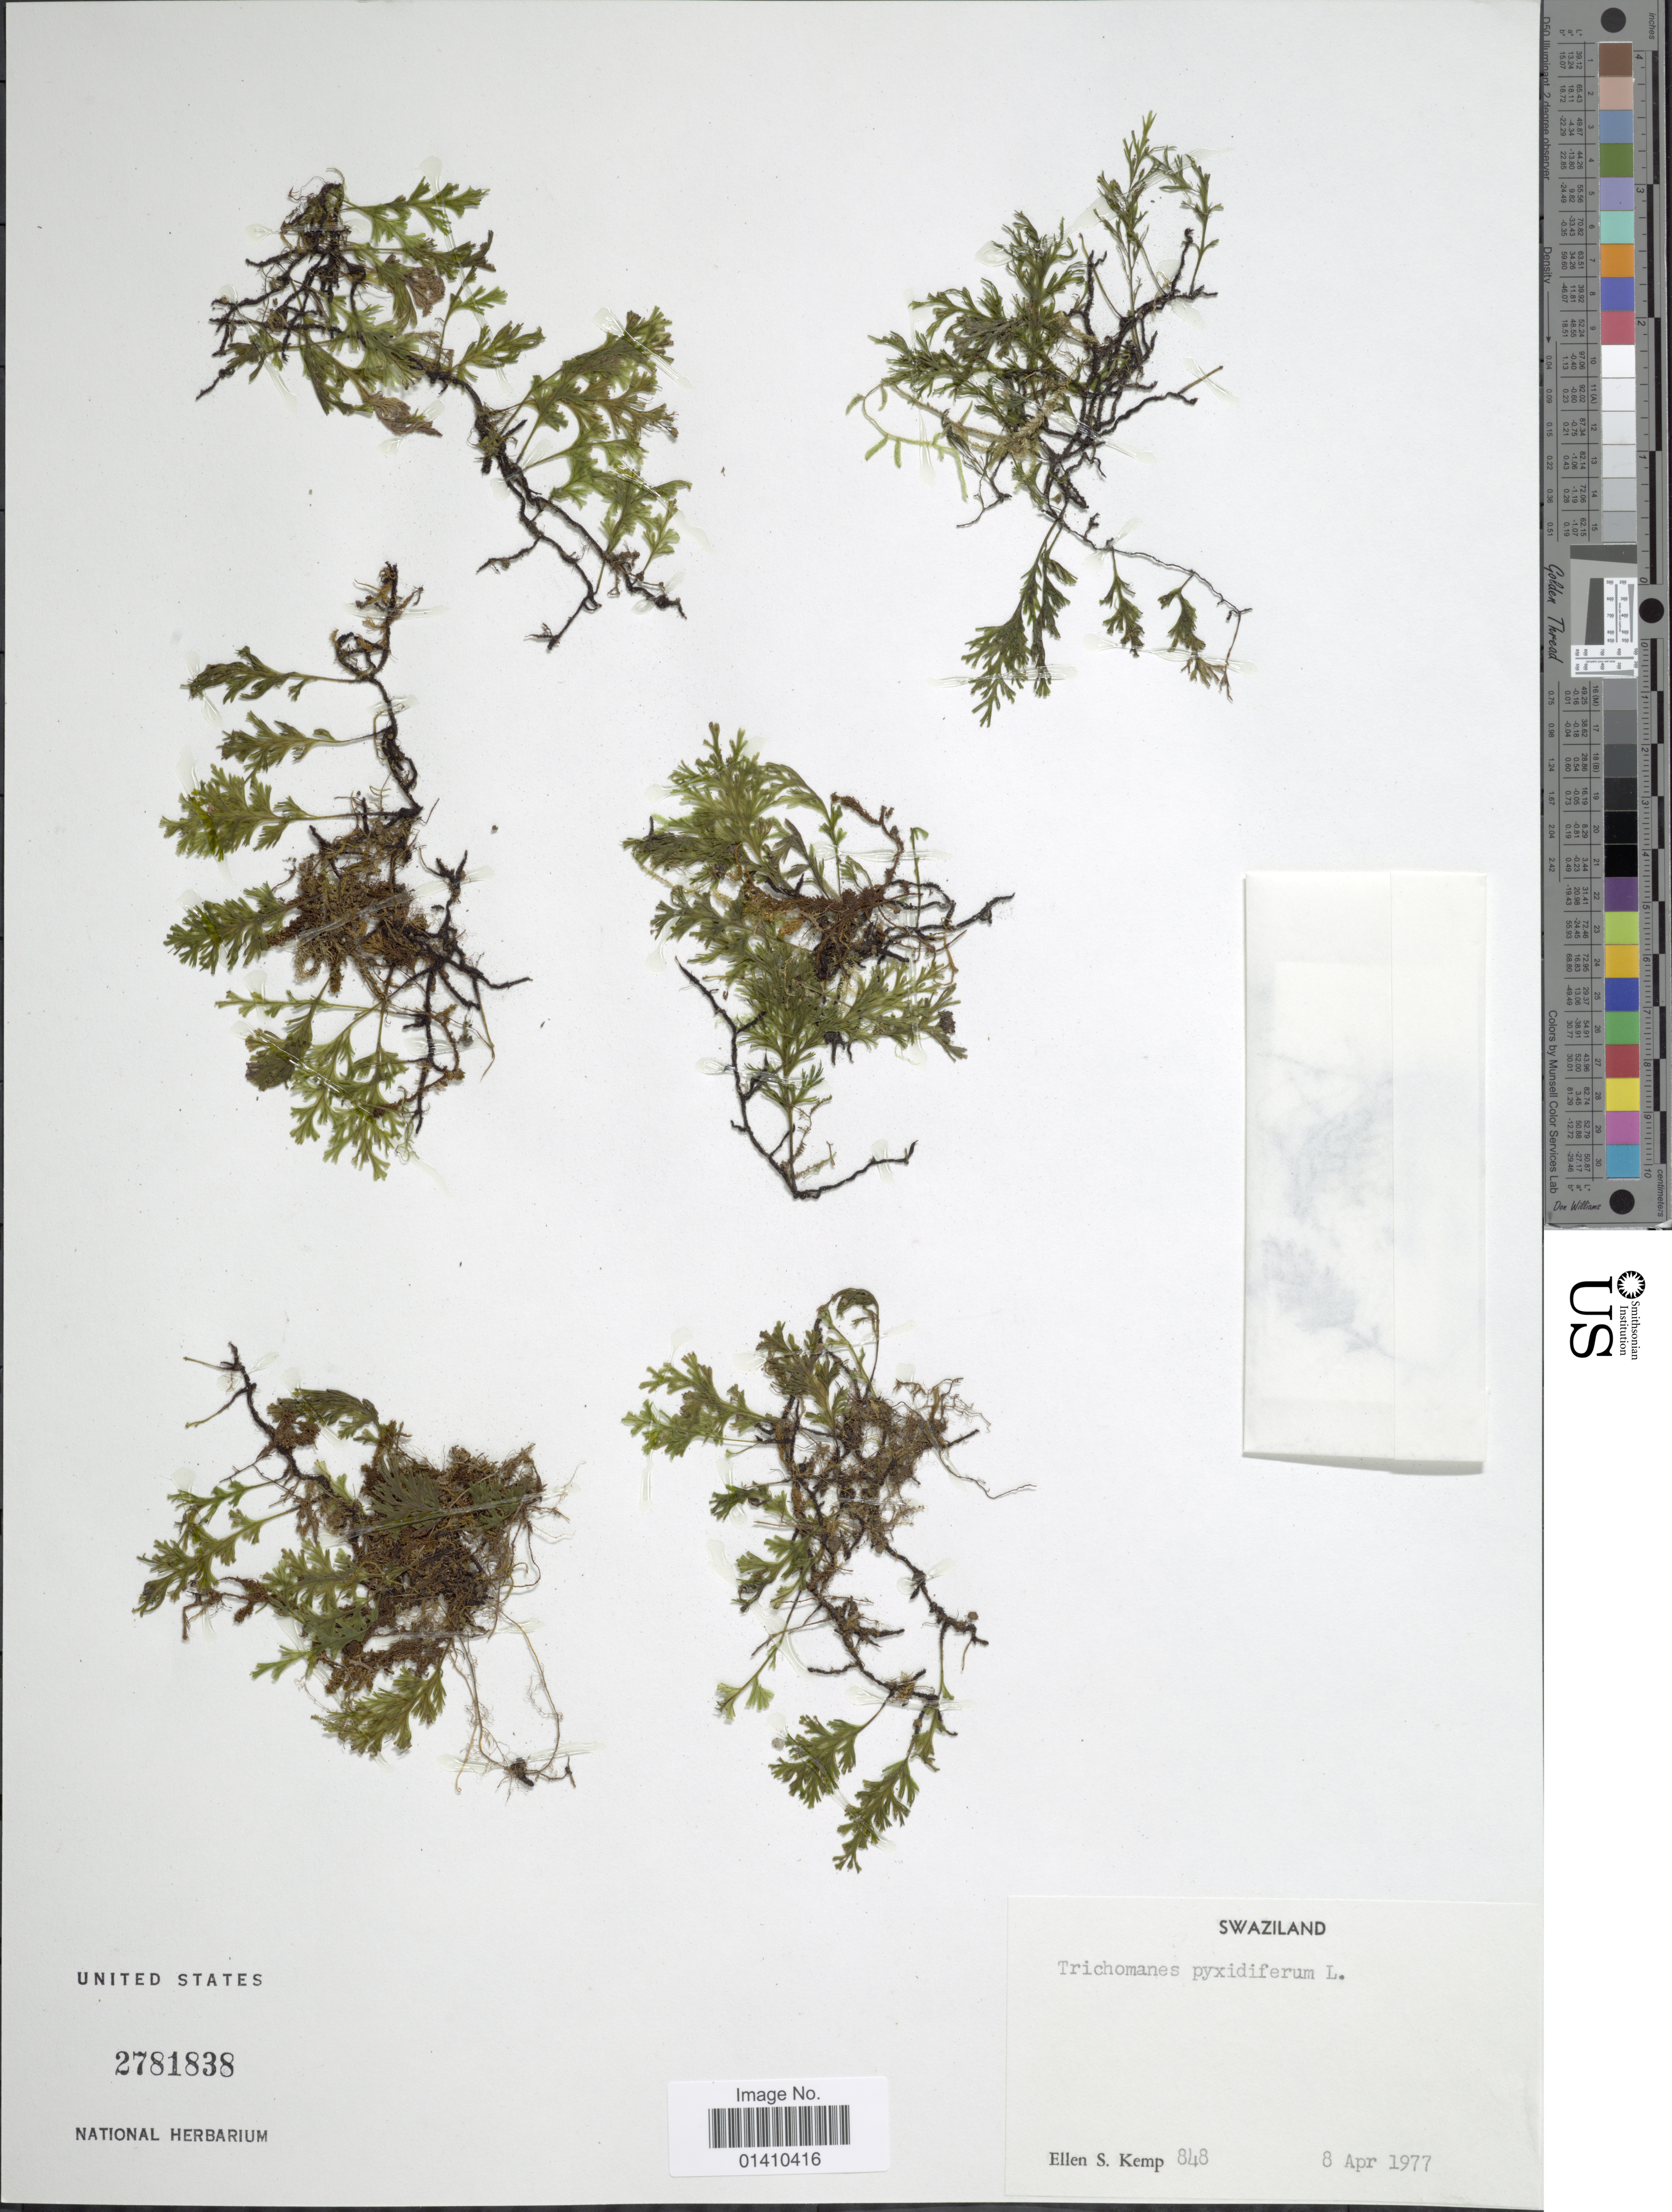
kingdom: Plantae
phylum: Tracheophyta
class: Polypodiopsida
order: Hymenophyllales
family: Hymenophyllaceae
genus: Polyphlebium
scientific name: Polyphlebium pyxidiferum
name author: (L.) Ebihara & Dubuisson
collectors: E. S. Kemp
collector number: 848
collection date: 1977-04-08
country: Eswatini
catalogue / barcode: US 2781838